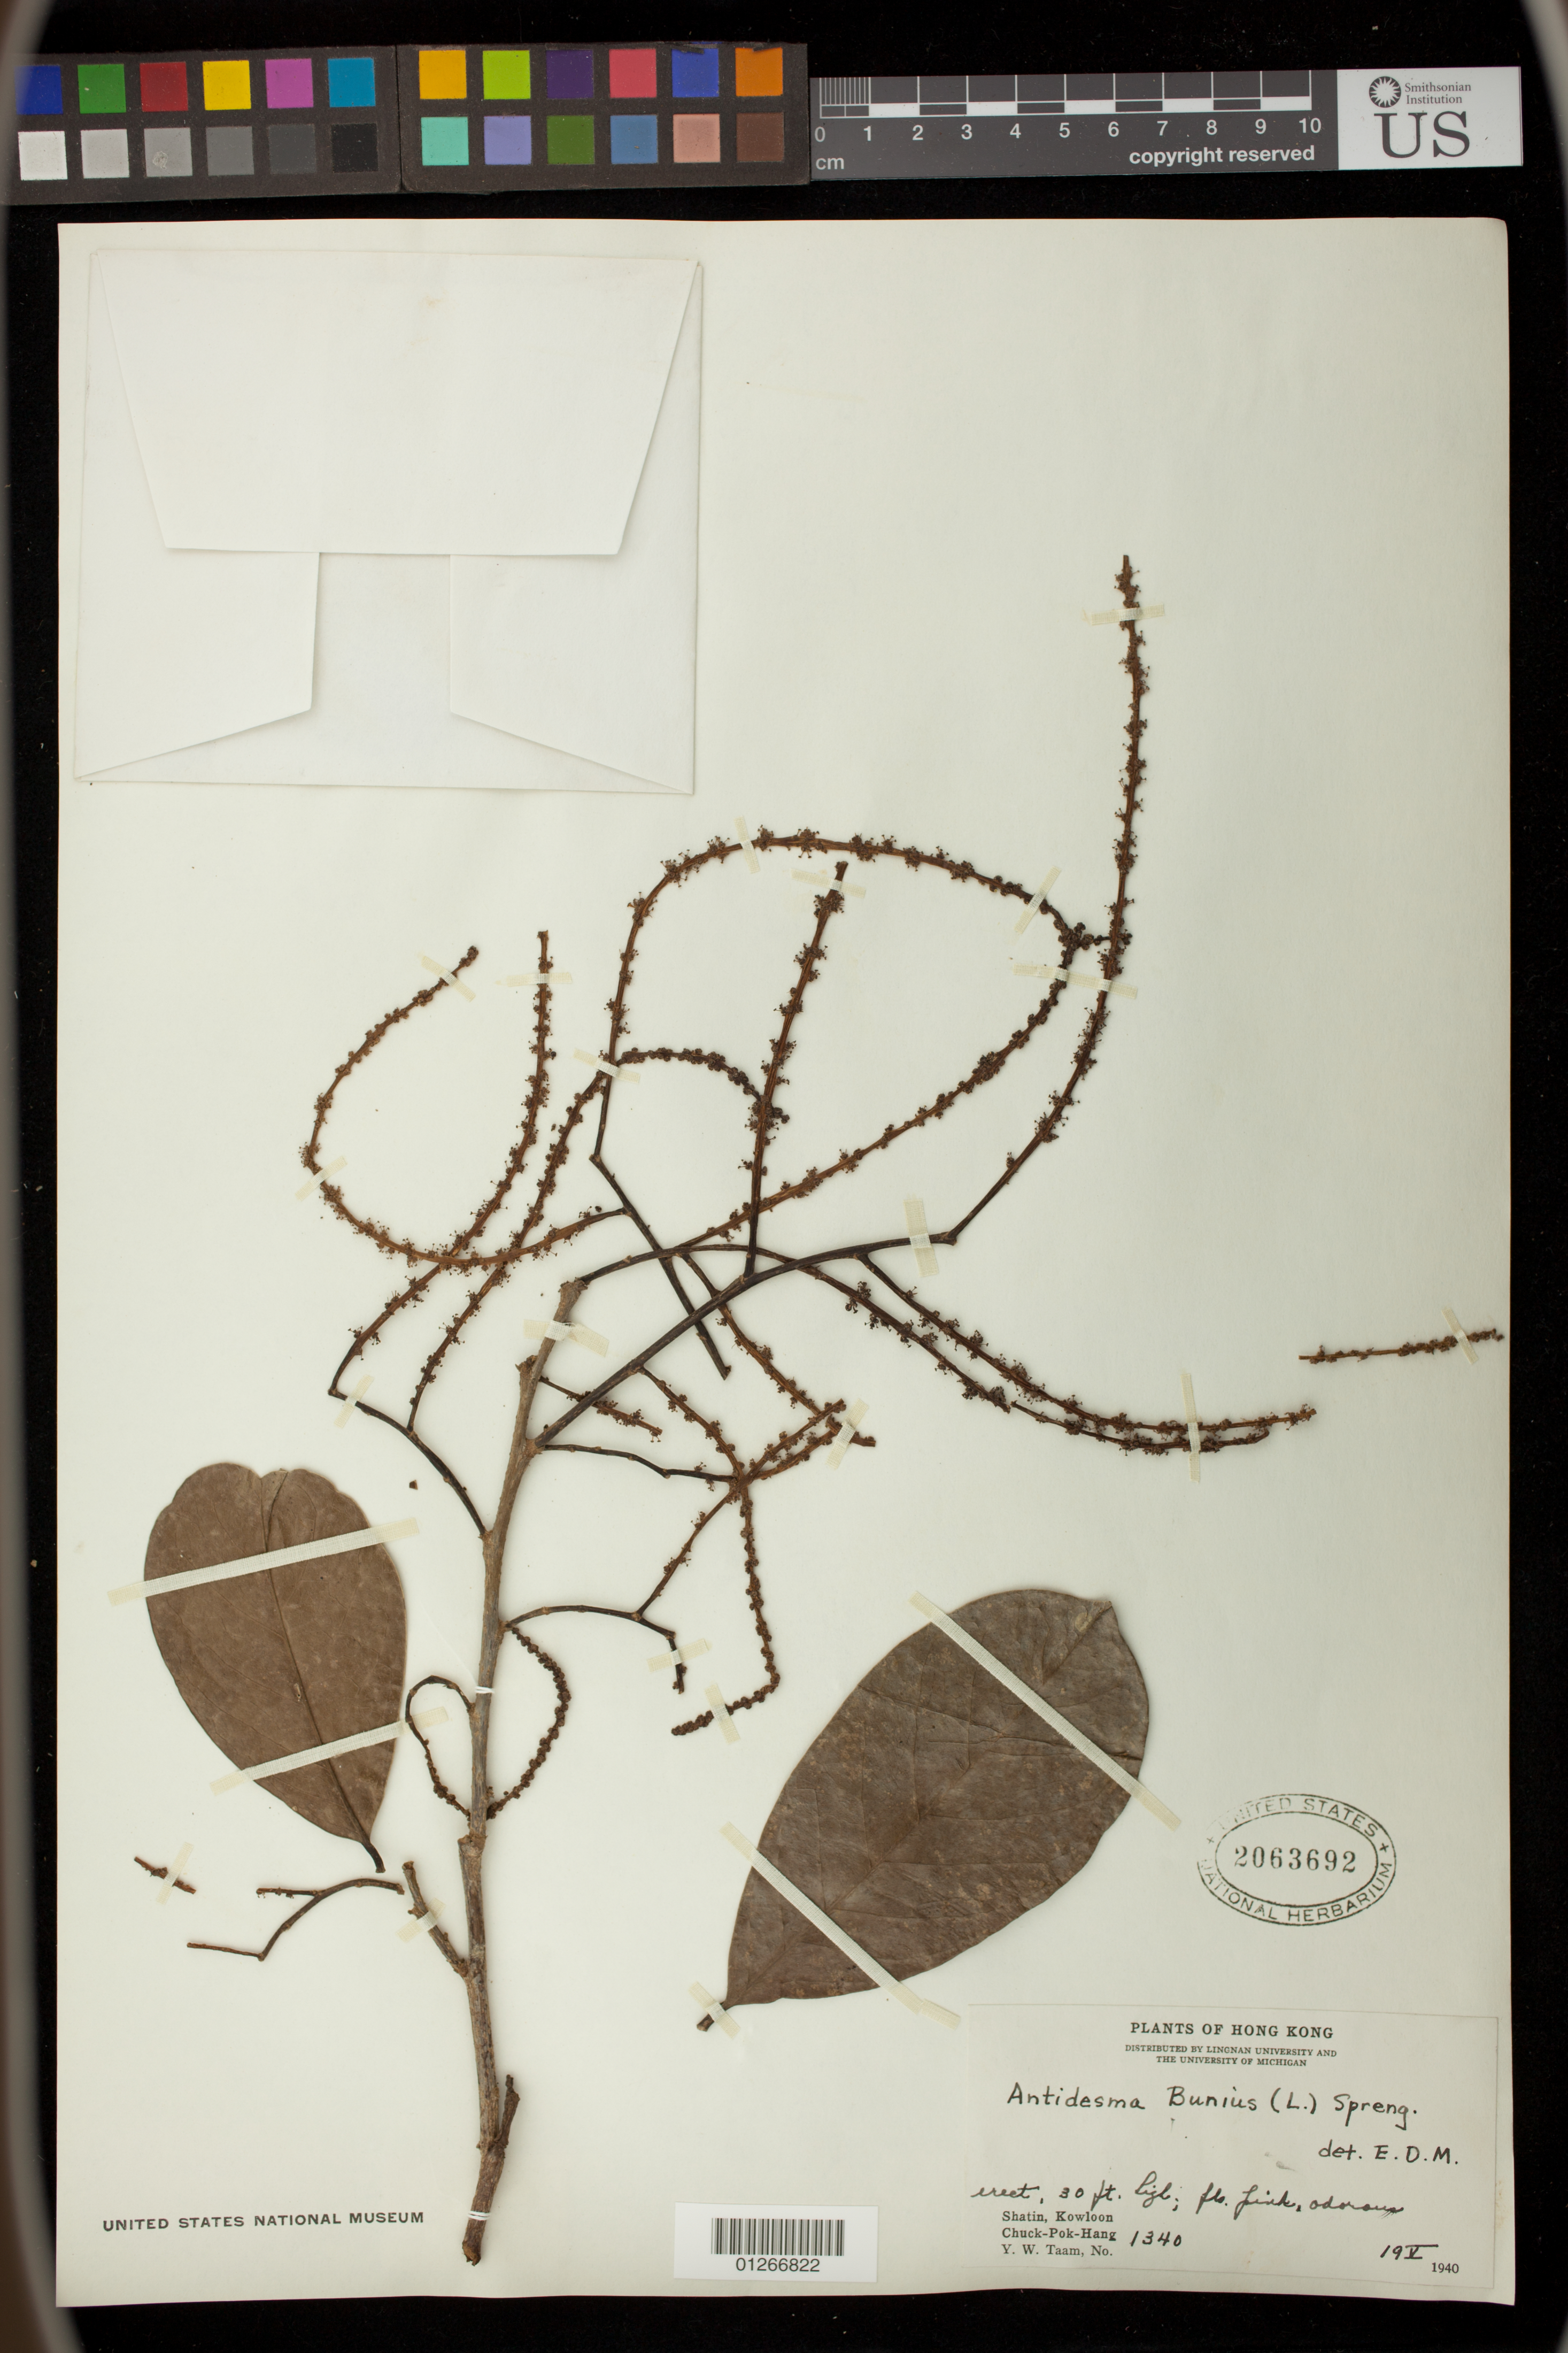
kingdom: Plantae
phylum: Tracheophyta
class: Magnoliopsida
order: Malpighiales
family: Phyllanthaceae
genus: Antidesma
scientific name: Antidesma bunius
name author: (L.) Spreng.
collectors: Y. W. Taam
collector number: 1340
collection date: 1940-05-19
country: China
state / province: Hong Kong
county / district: Sha Tin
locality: Shatin, Kowloon, Chuck-Pok-Hang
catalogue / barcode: US 2063692